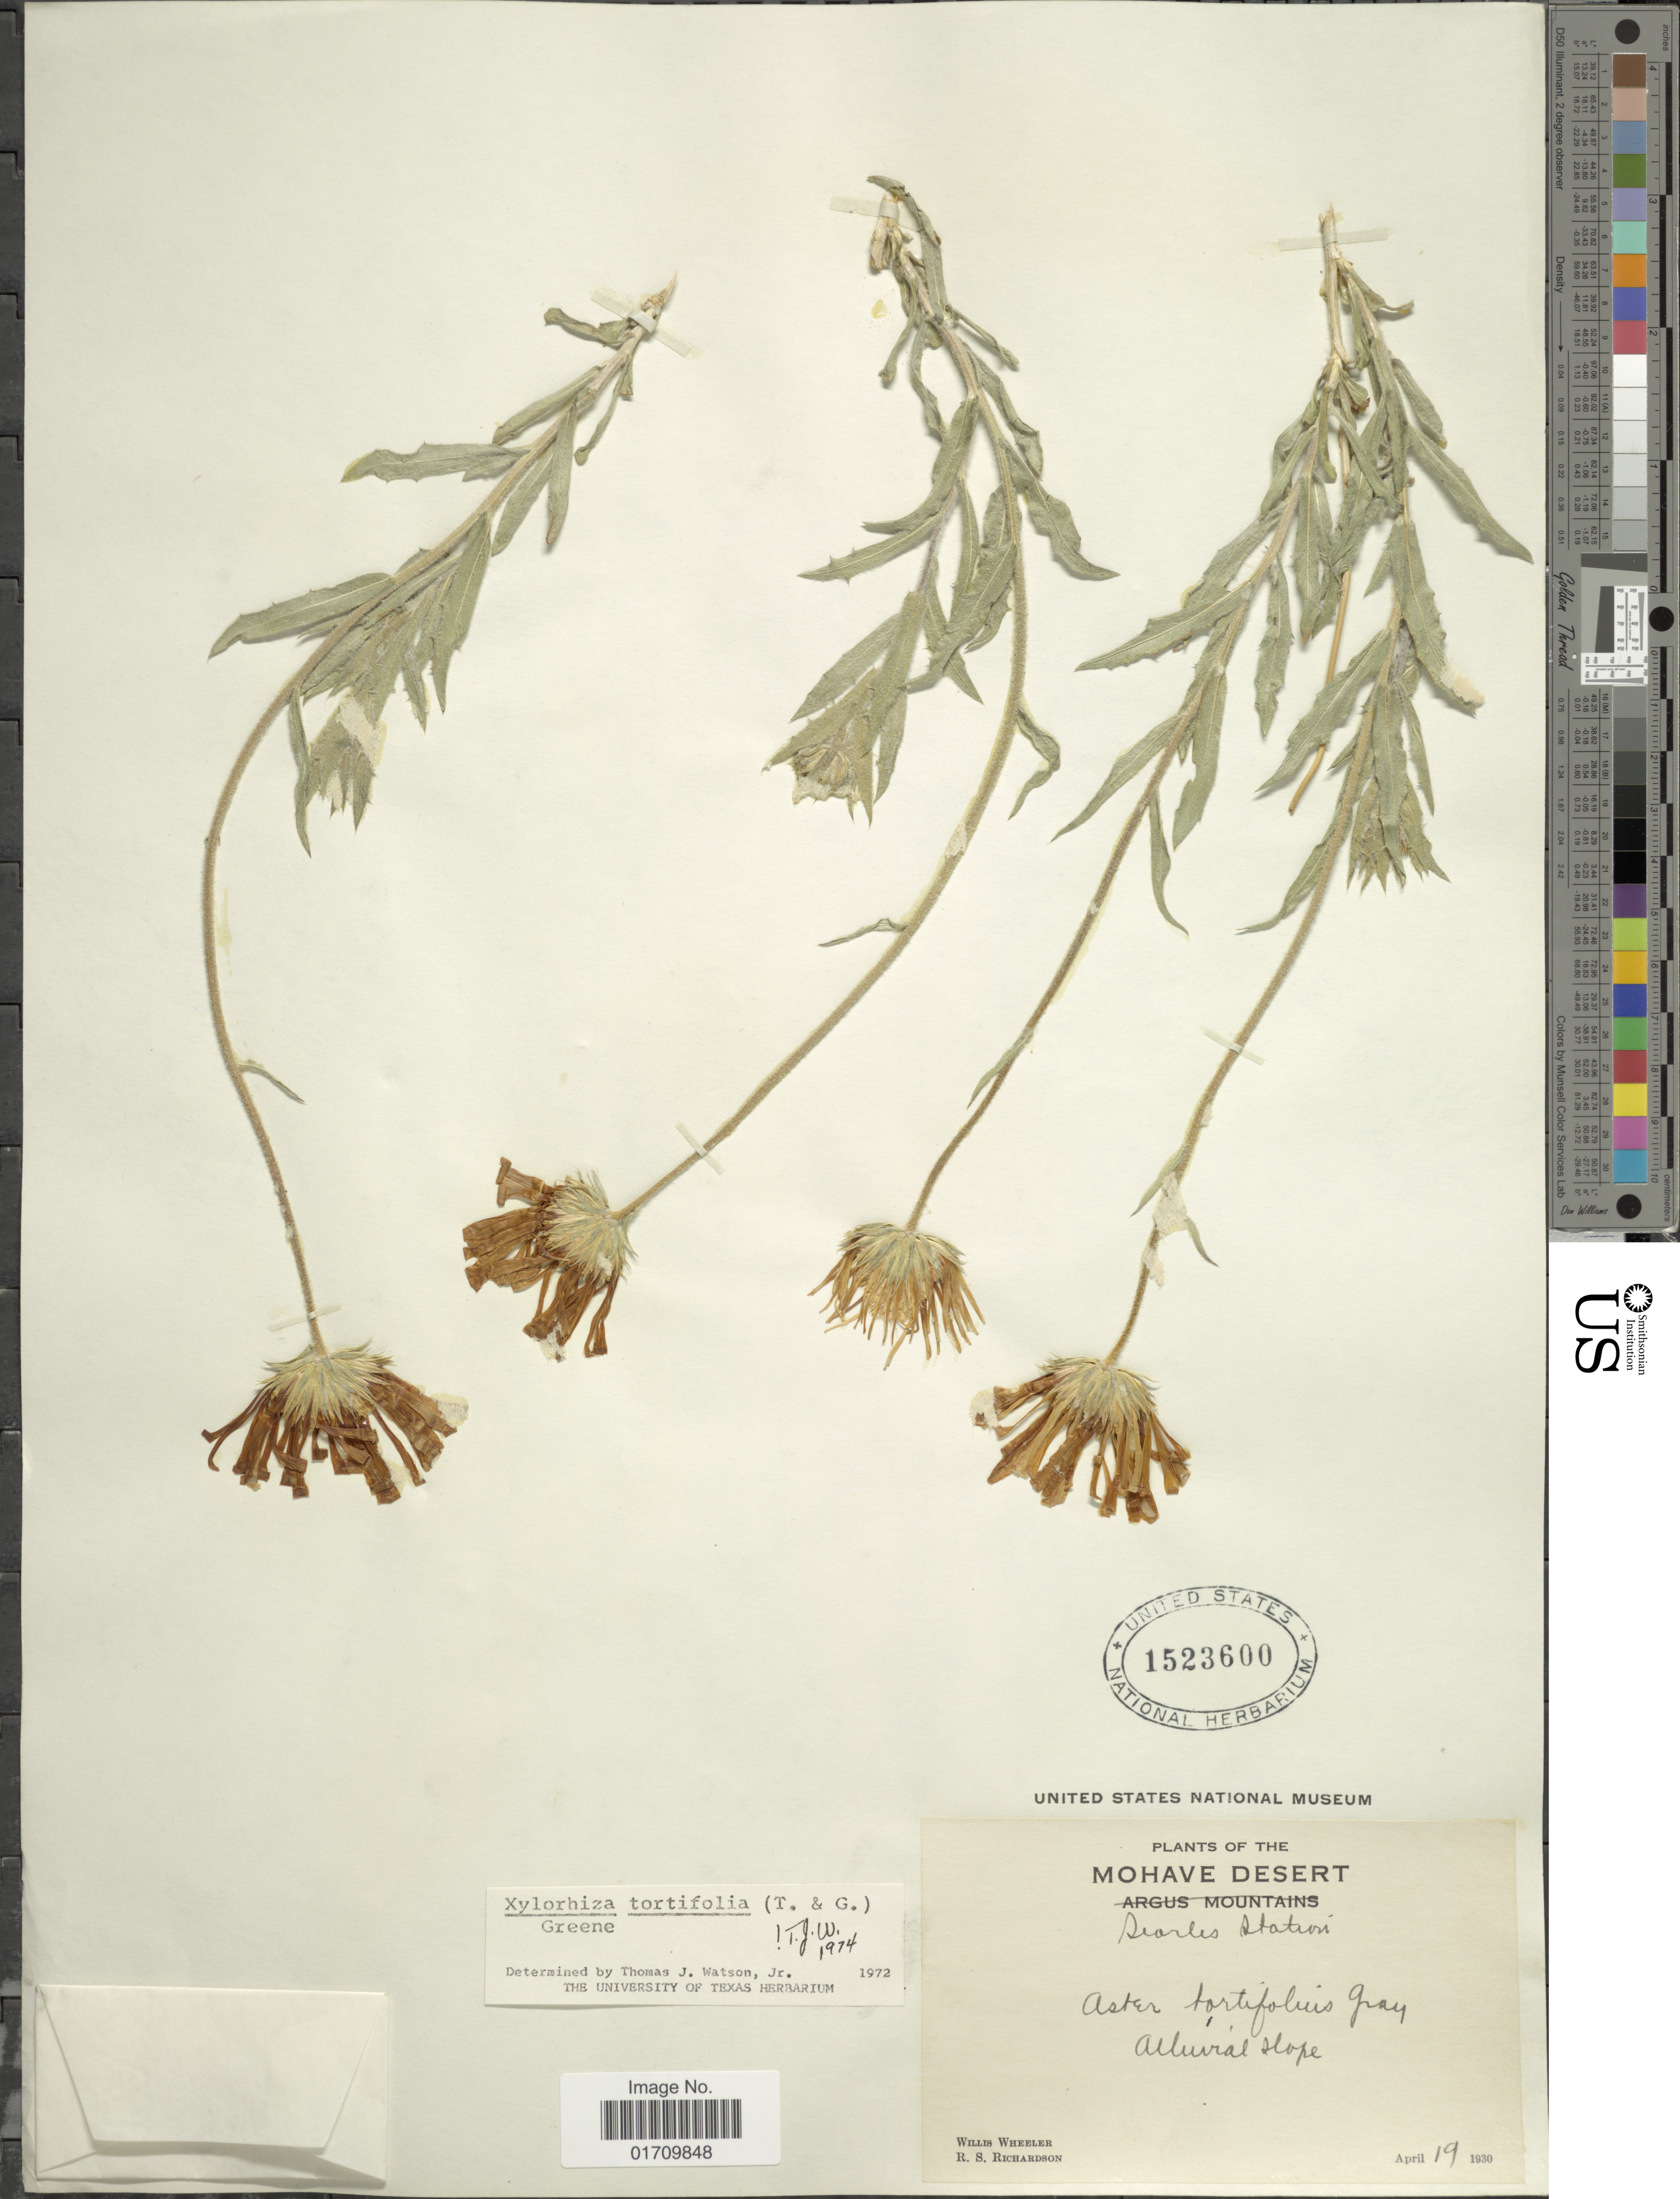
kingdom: Plantae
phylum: Tracheophyta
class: Magnoliopsida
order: Asterales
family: Asteraceae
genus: Xylorhiza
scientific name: Xylorhiza tortifolia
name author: (Torr. & A. Gray) Greene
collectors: W. Wheeler & R. Richardson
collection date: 1930-04-19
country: United States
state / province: California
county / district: Kern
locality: Mohave Desert, Searles Station, Alluvial slope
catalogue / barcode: US 1523600